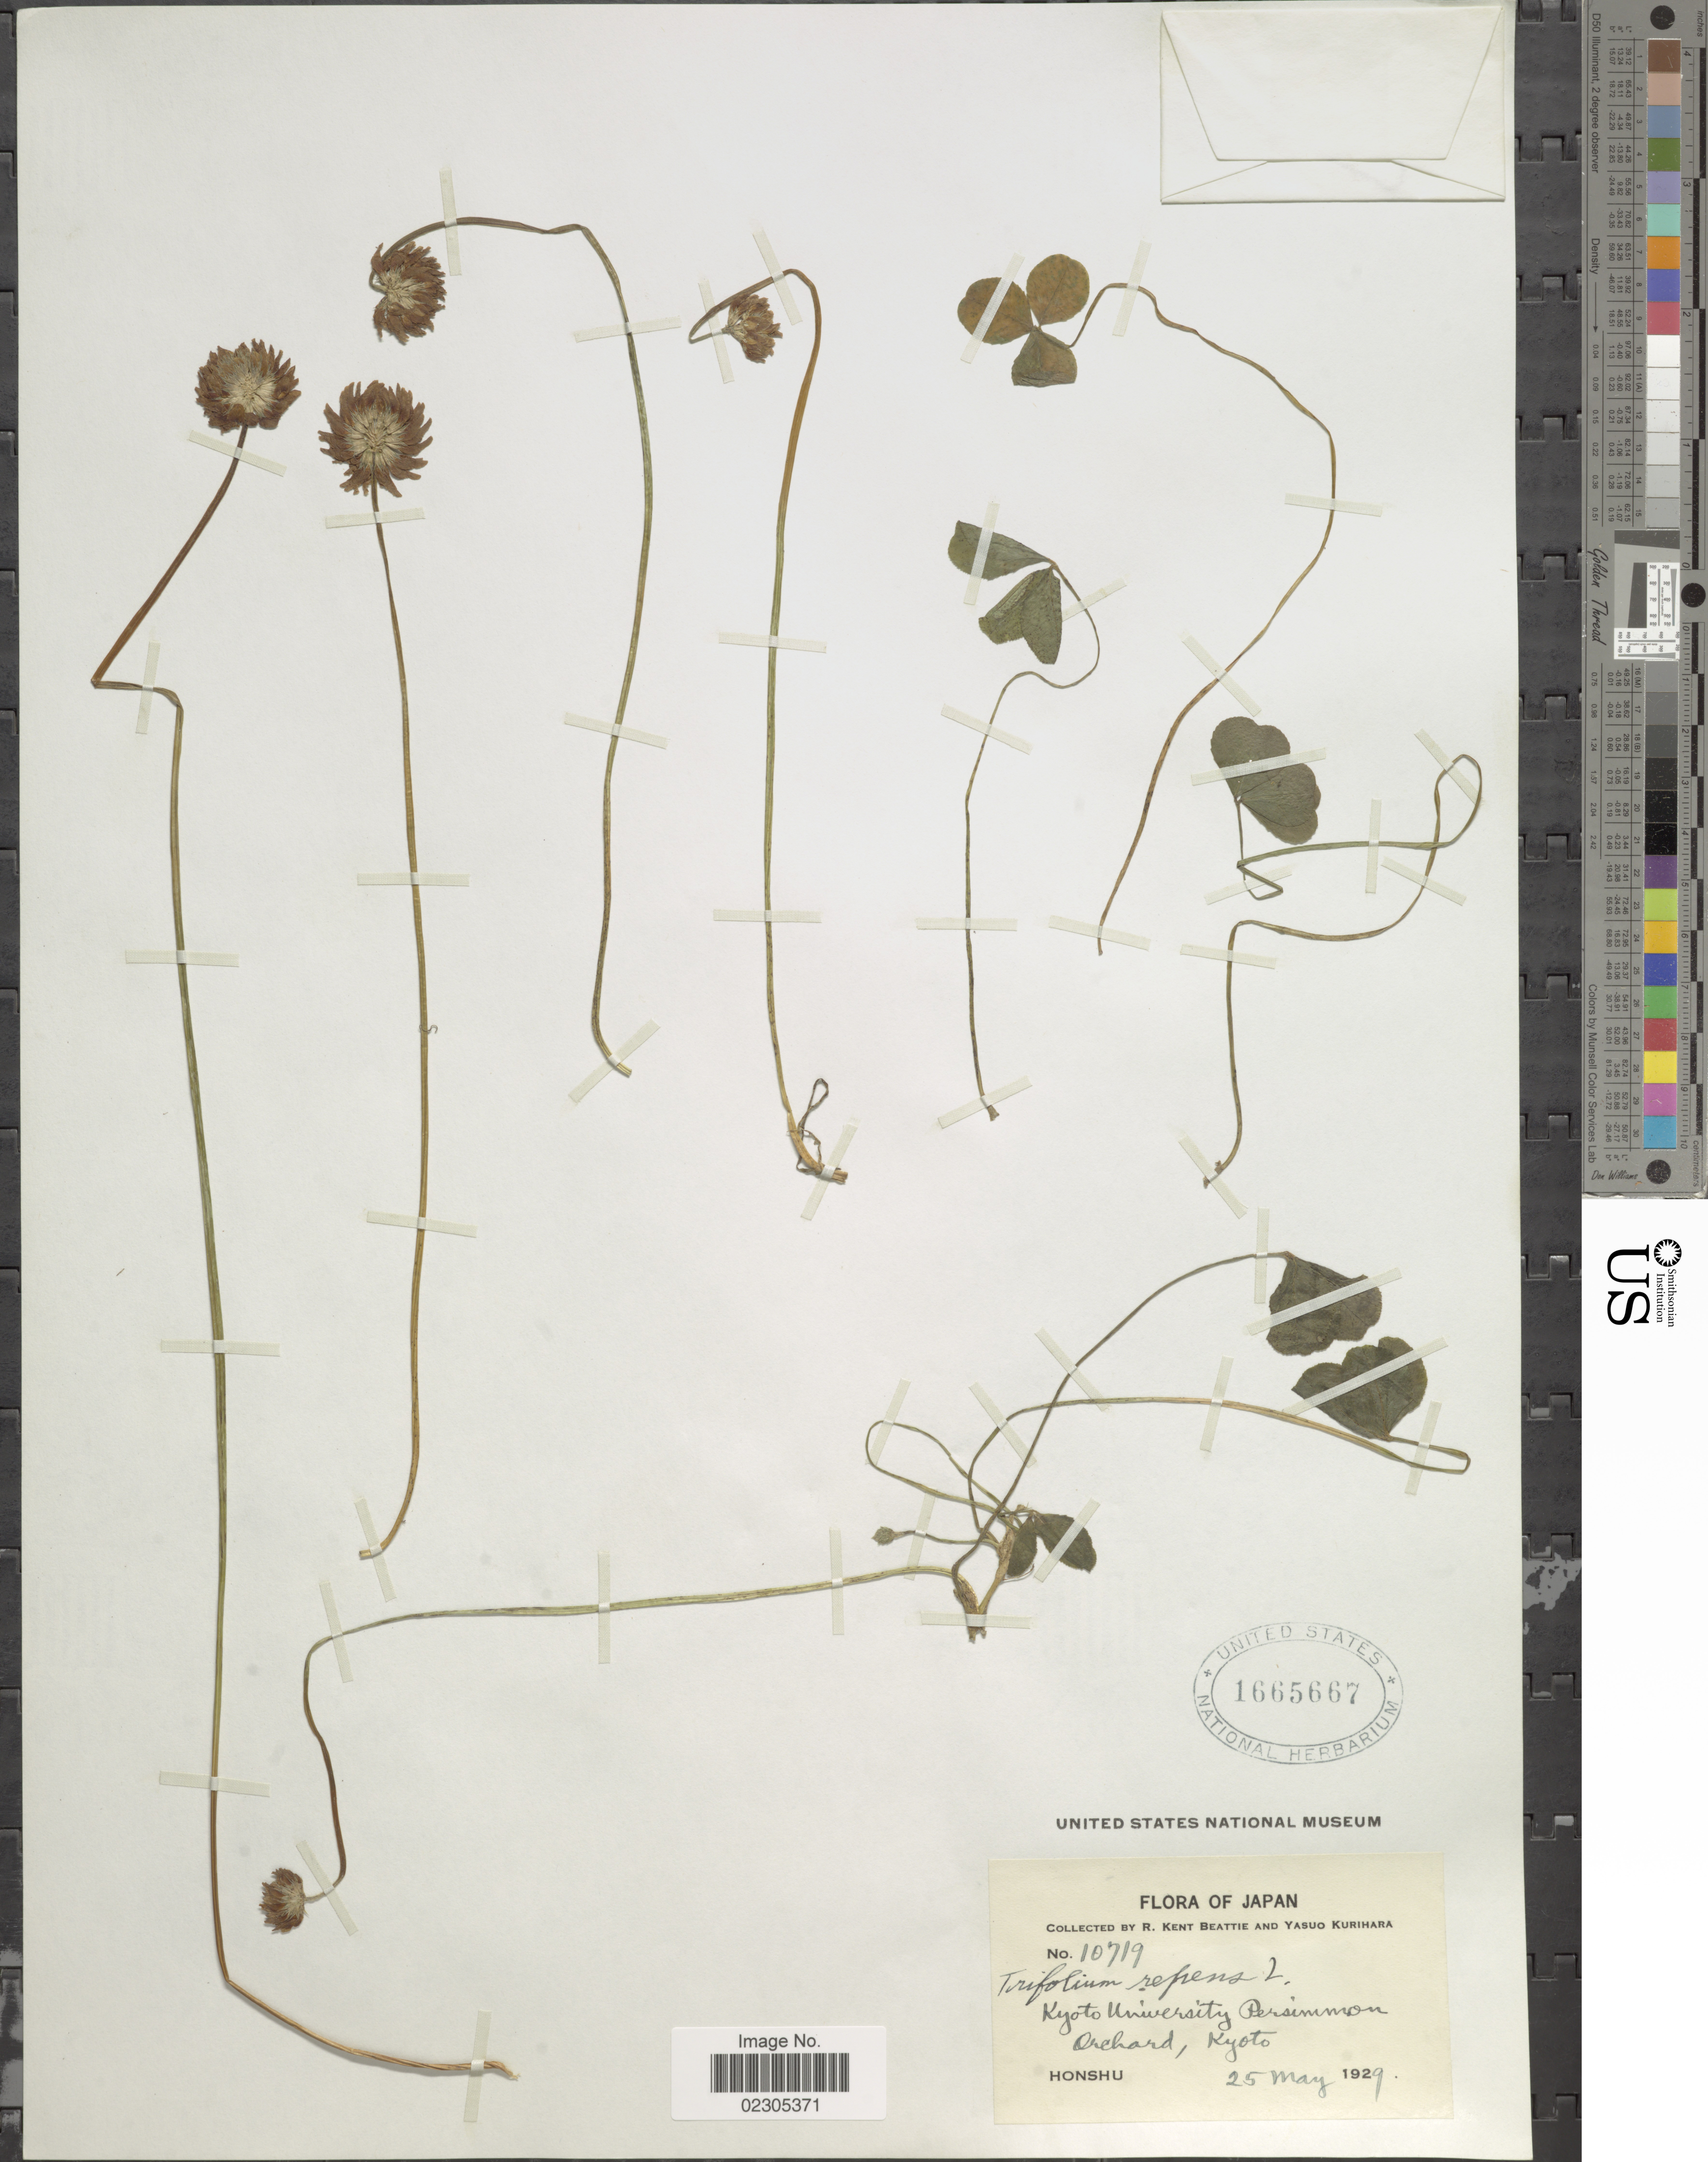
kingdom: Plantae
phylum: Tracheophyta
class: Magnoliopsida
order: Fabales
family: Fabaceae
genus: Trifolium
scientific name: Trifolium repens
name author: L.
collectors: R. K. Beattie & Y. Kurihara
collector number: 10719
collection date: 1929-05-25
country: Japan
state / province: Kyoto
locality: Kyoto University Persimmon Orchard, Honshu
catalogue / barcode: US 1665667